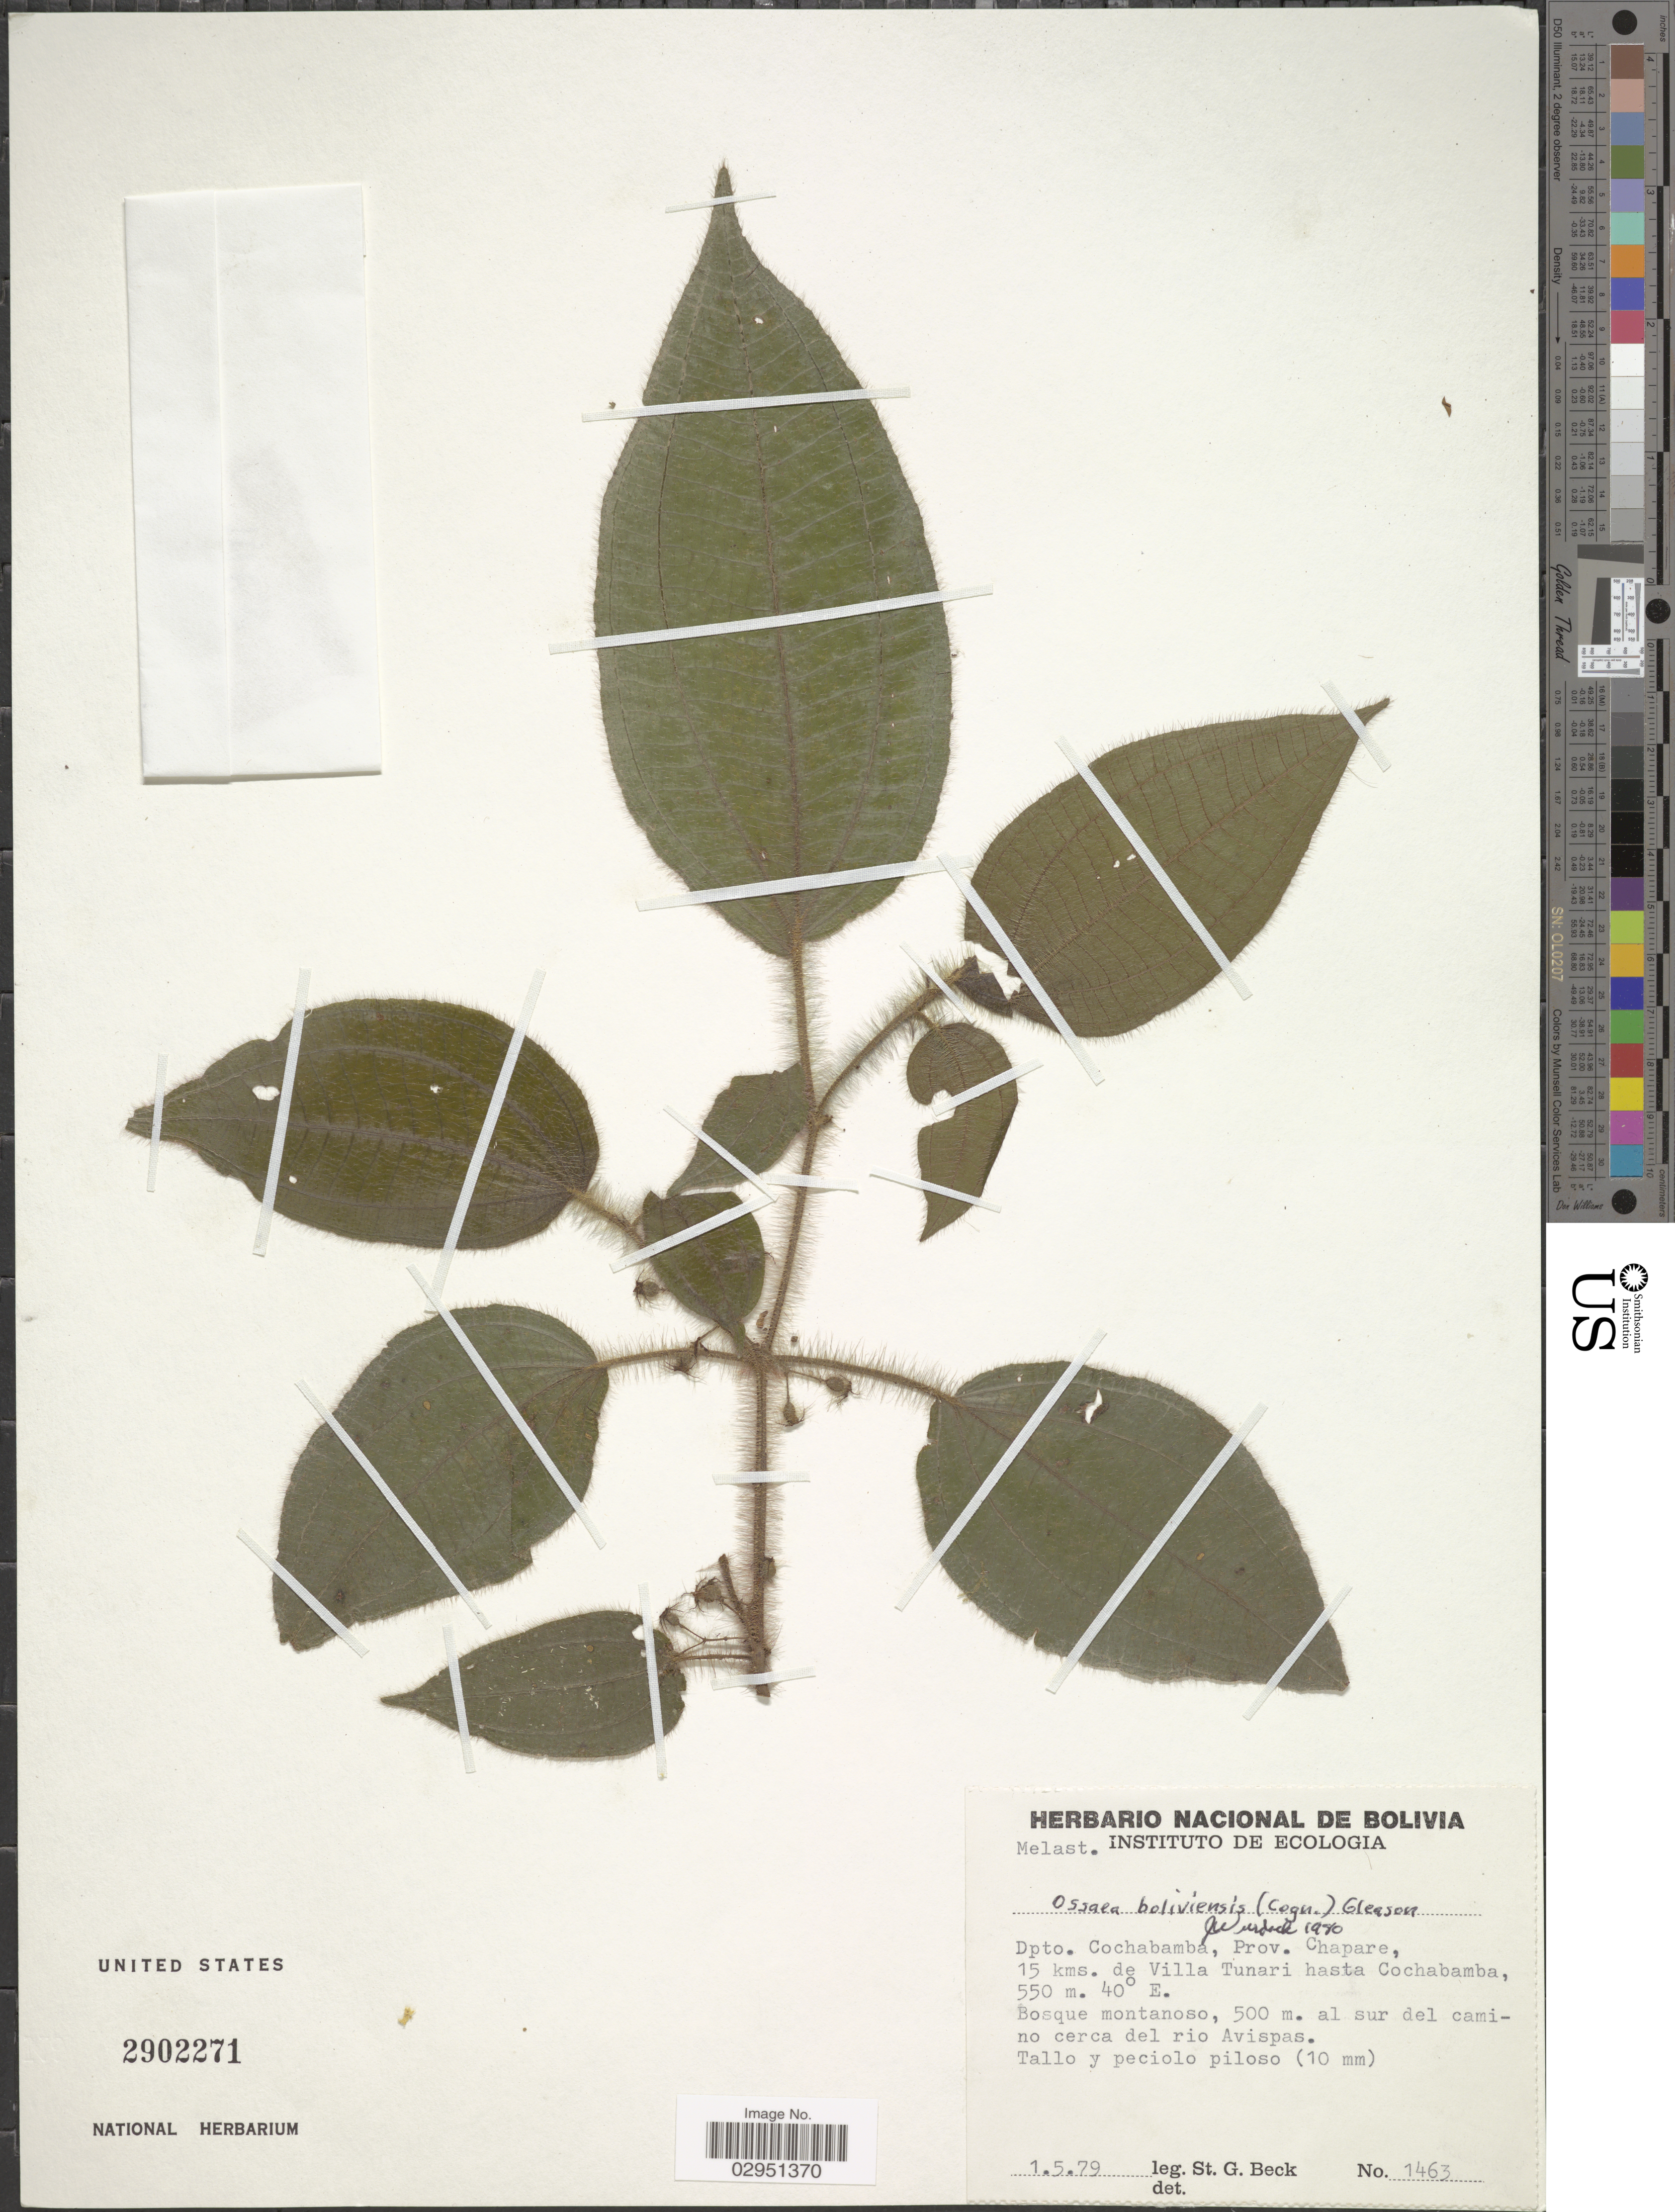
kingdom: Plantae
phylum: Tracheophyta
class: Magnoliopsida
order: Myrtales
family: Melastomataceae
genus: Ossaea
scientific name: Ossaea boliviensis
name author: (Cogn.) Gleason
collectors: S. G. Beck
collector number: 1463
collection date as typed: Transcribed d/m/y: 1/5/79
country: Bolivia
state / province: Cochabamba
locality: Dpto. Cochabamba, Prov. Chapare, 15 kms. de Villa Tunari hasta Cochabamba, Bosque montanoso, 500 m. al sur del camino cerca del rio Avispas.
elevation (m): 550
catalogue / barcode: US 2902271